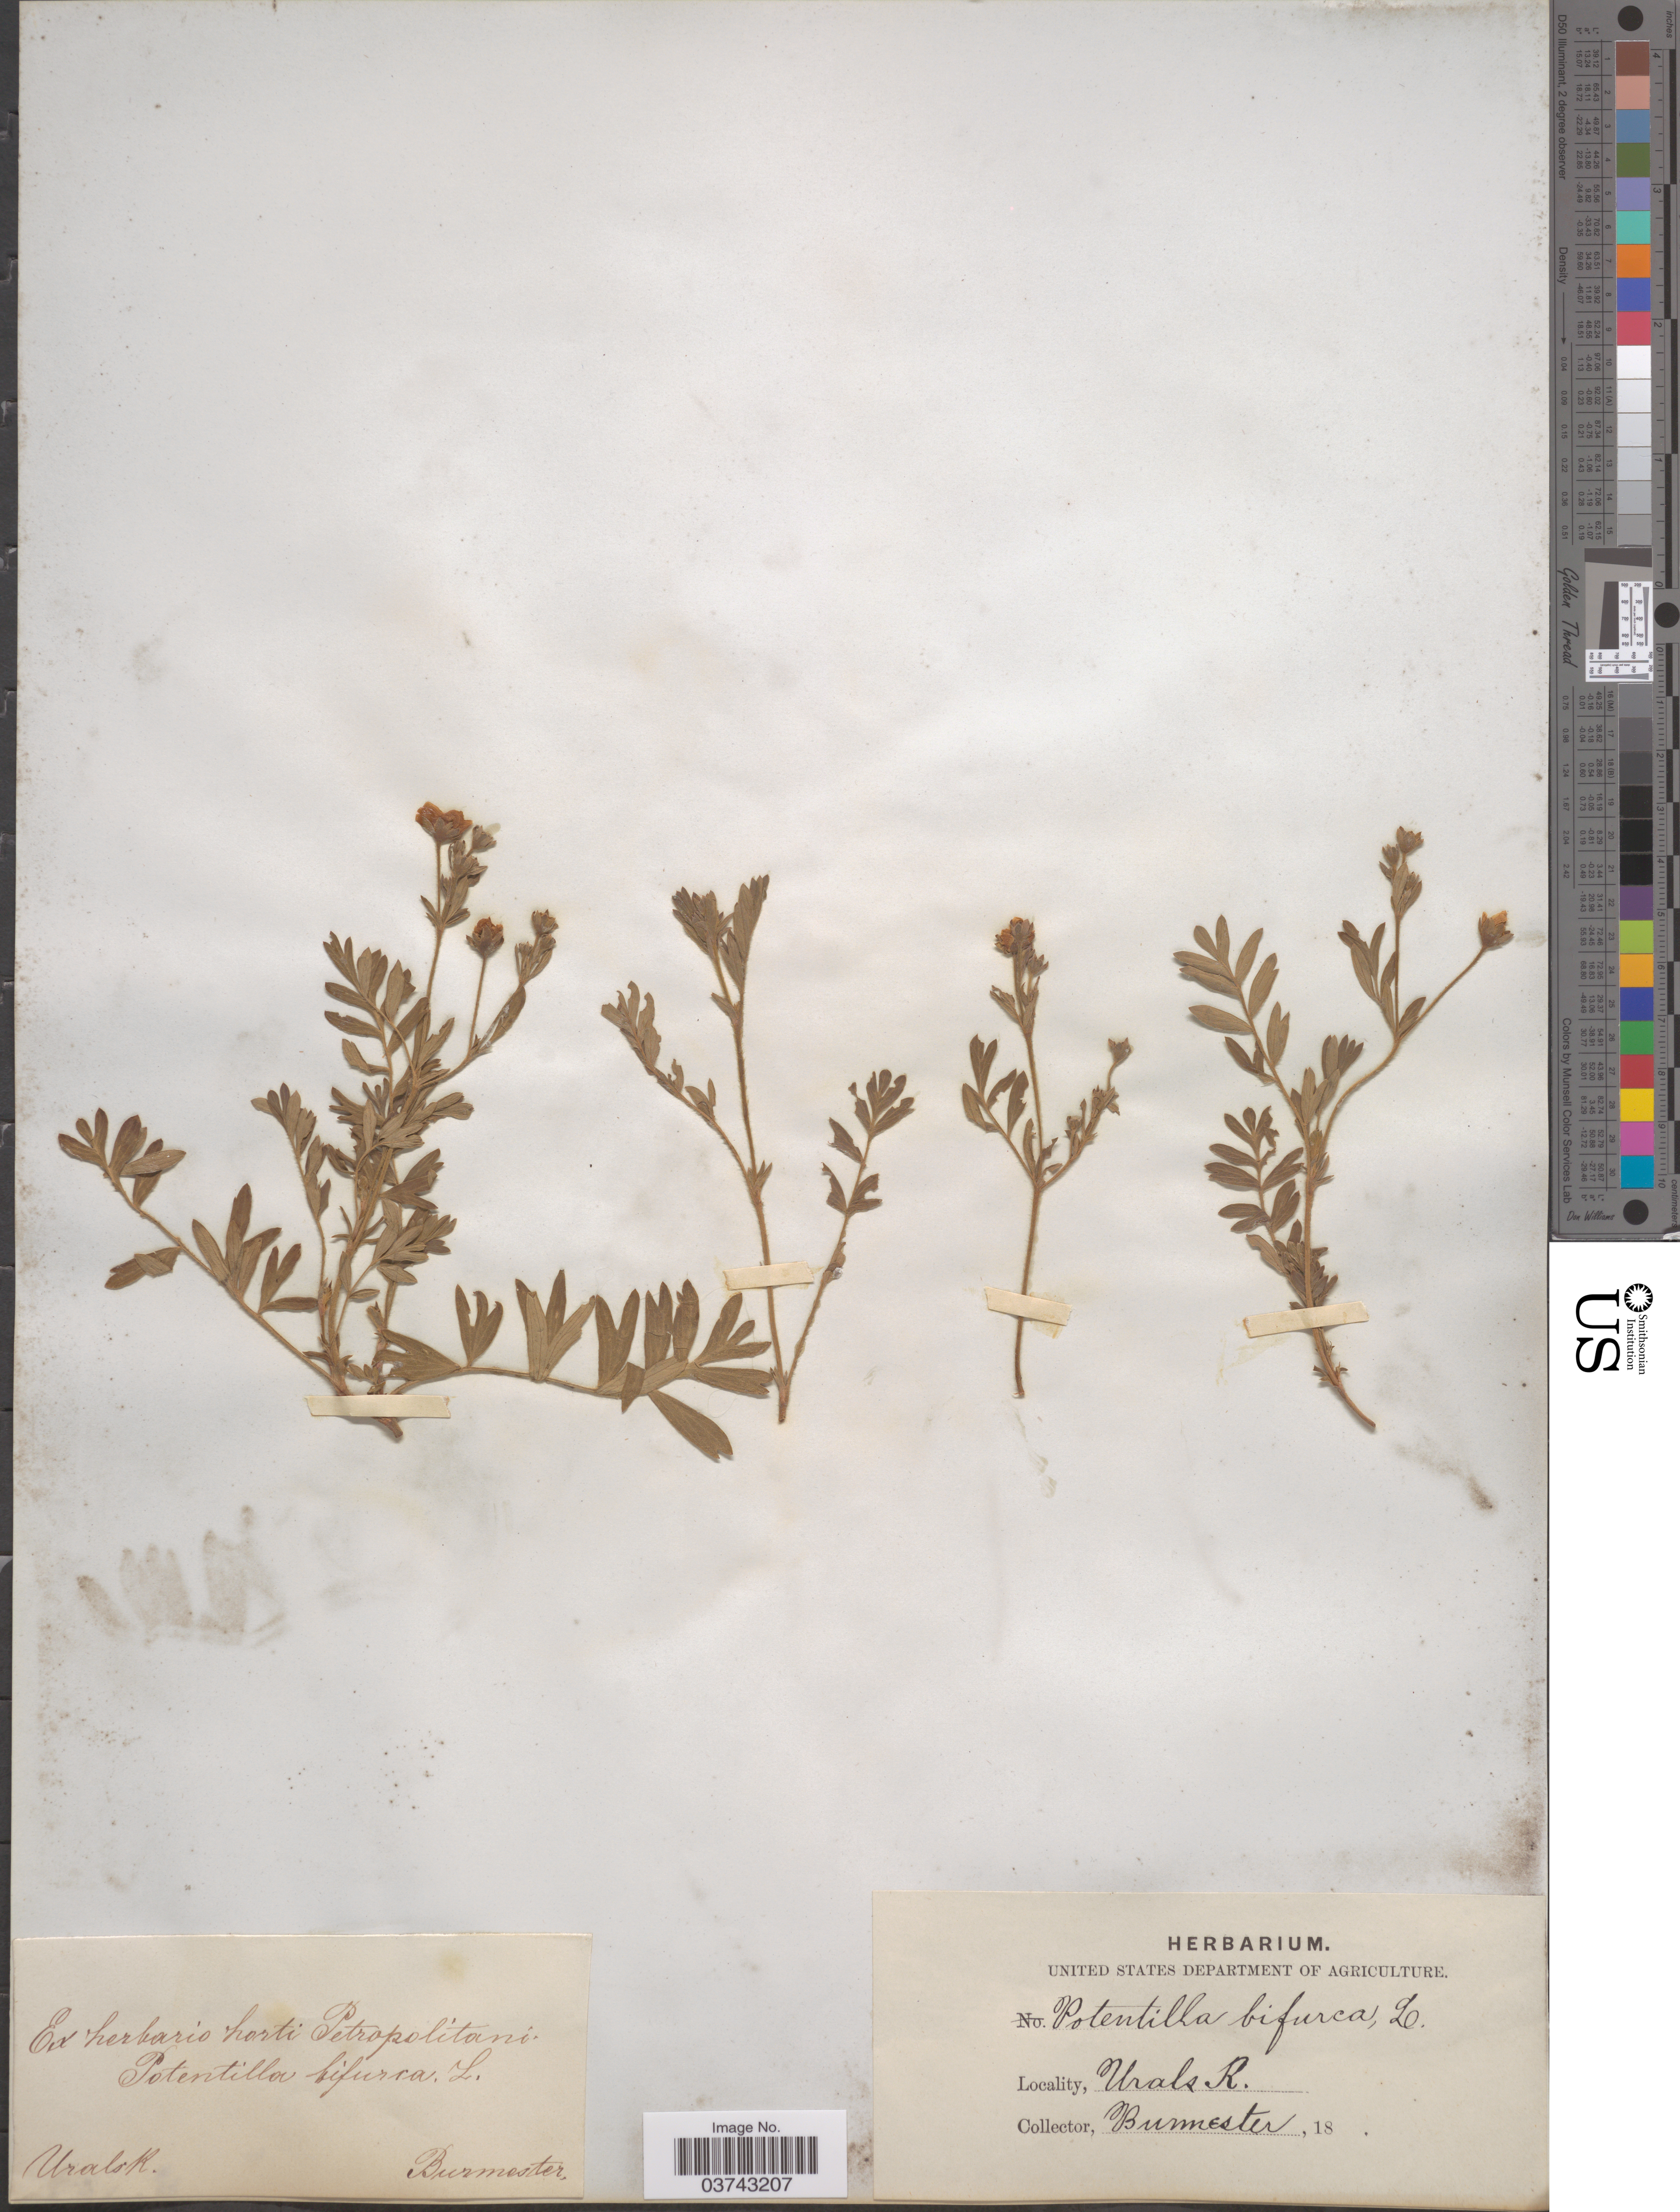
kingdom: Plantae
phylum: Tracheophyta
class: Magnoliopsida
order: Rosales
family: Rosaceae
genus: Sibbaldianthe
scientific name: Sibbaldianthe bifurca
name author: (L.) Kurtto & T. Erikss.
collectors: Burmester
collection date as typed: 18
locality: Urals R.